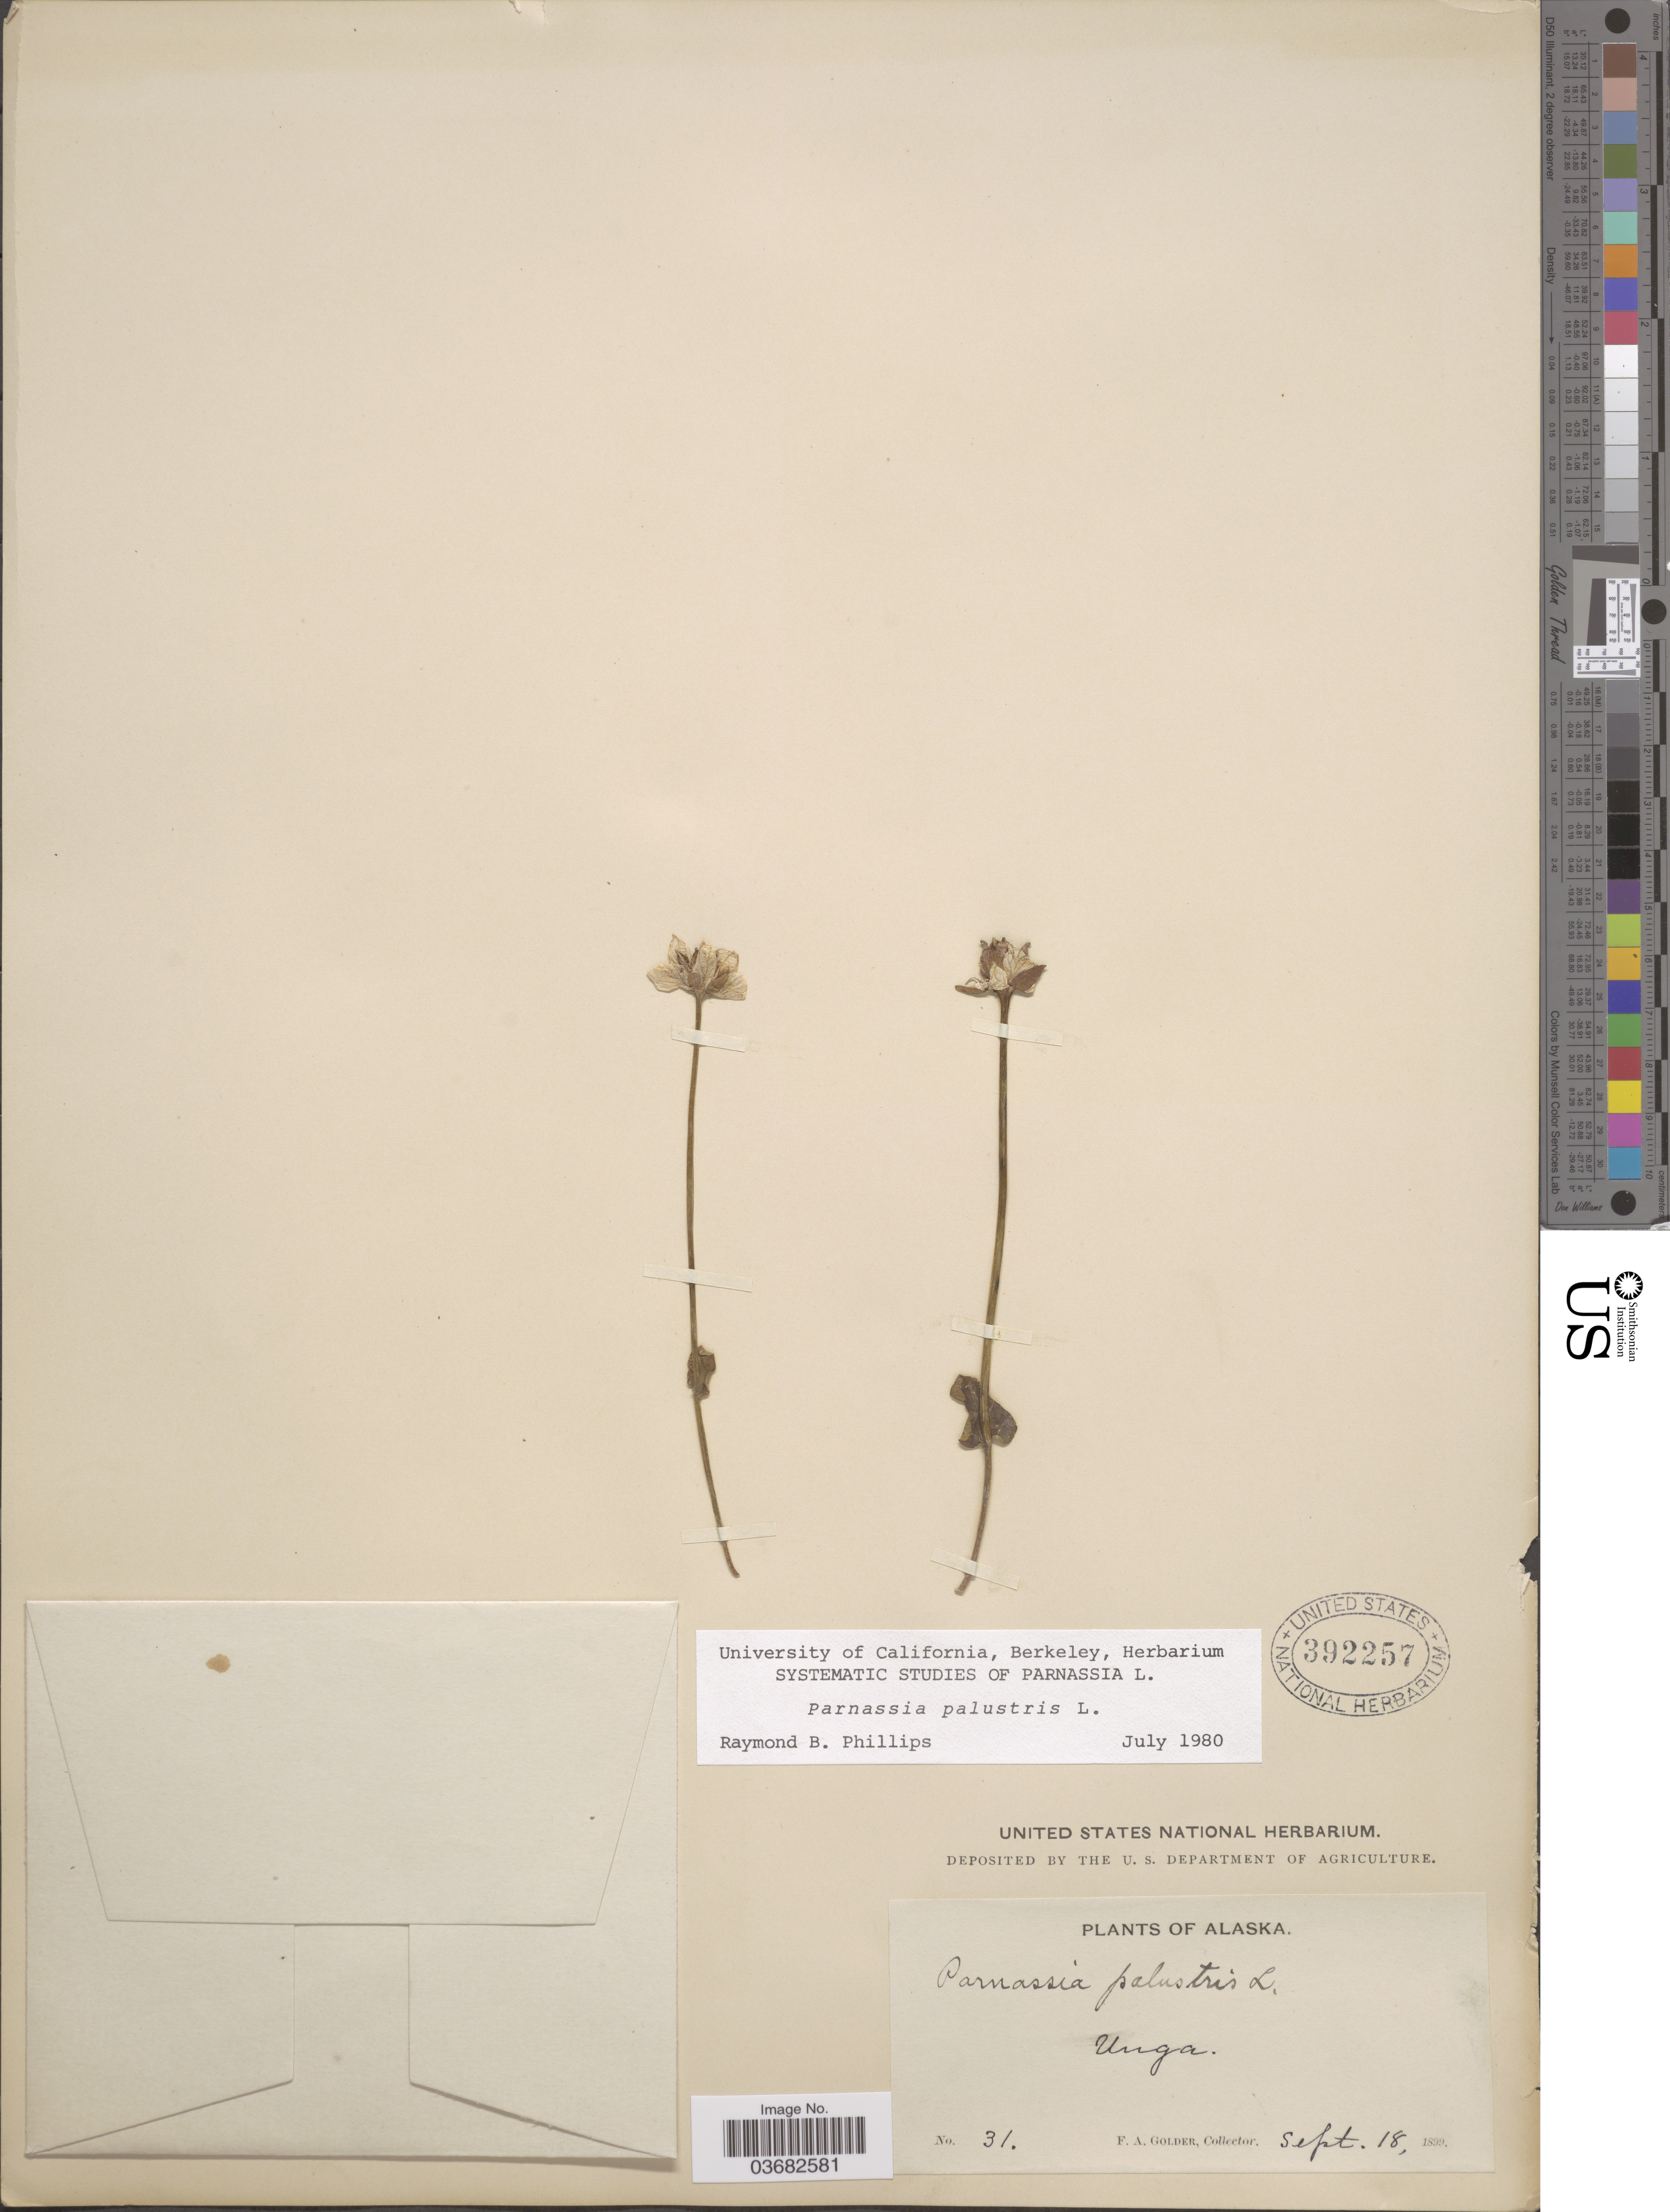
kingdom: Plantae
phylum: Tracheophyta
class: Magnoliopsida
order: Celastrales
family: Parnassiaceae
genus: Parnassia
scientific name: Parnassia palustris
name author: L.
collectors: F. Golder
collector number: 31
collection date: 1899-09-18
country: United States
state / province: Alaska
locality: Unga.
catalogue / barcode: US 392257